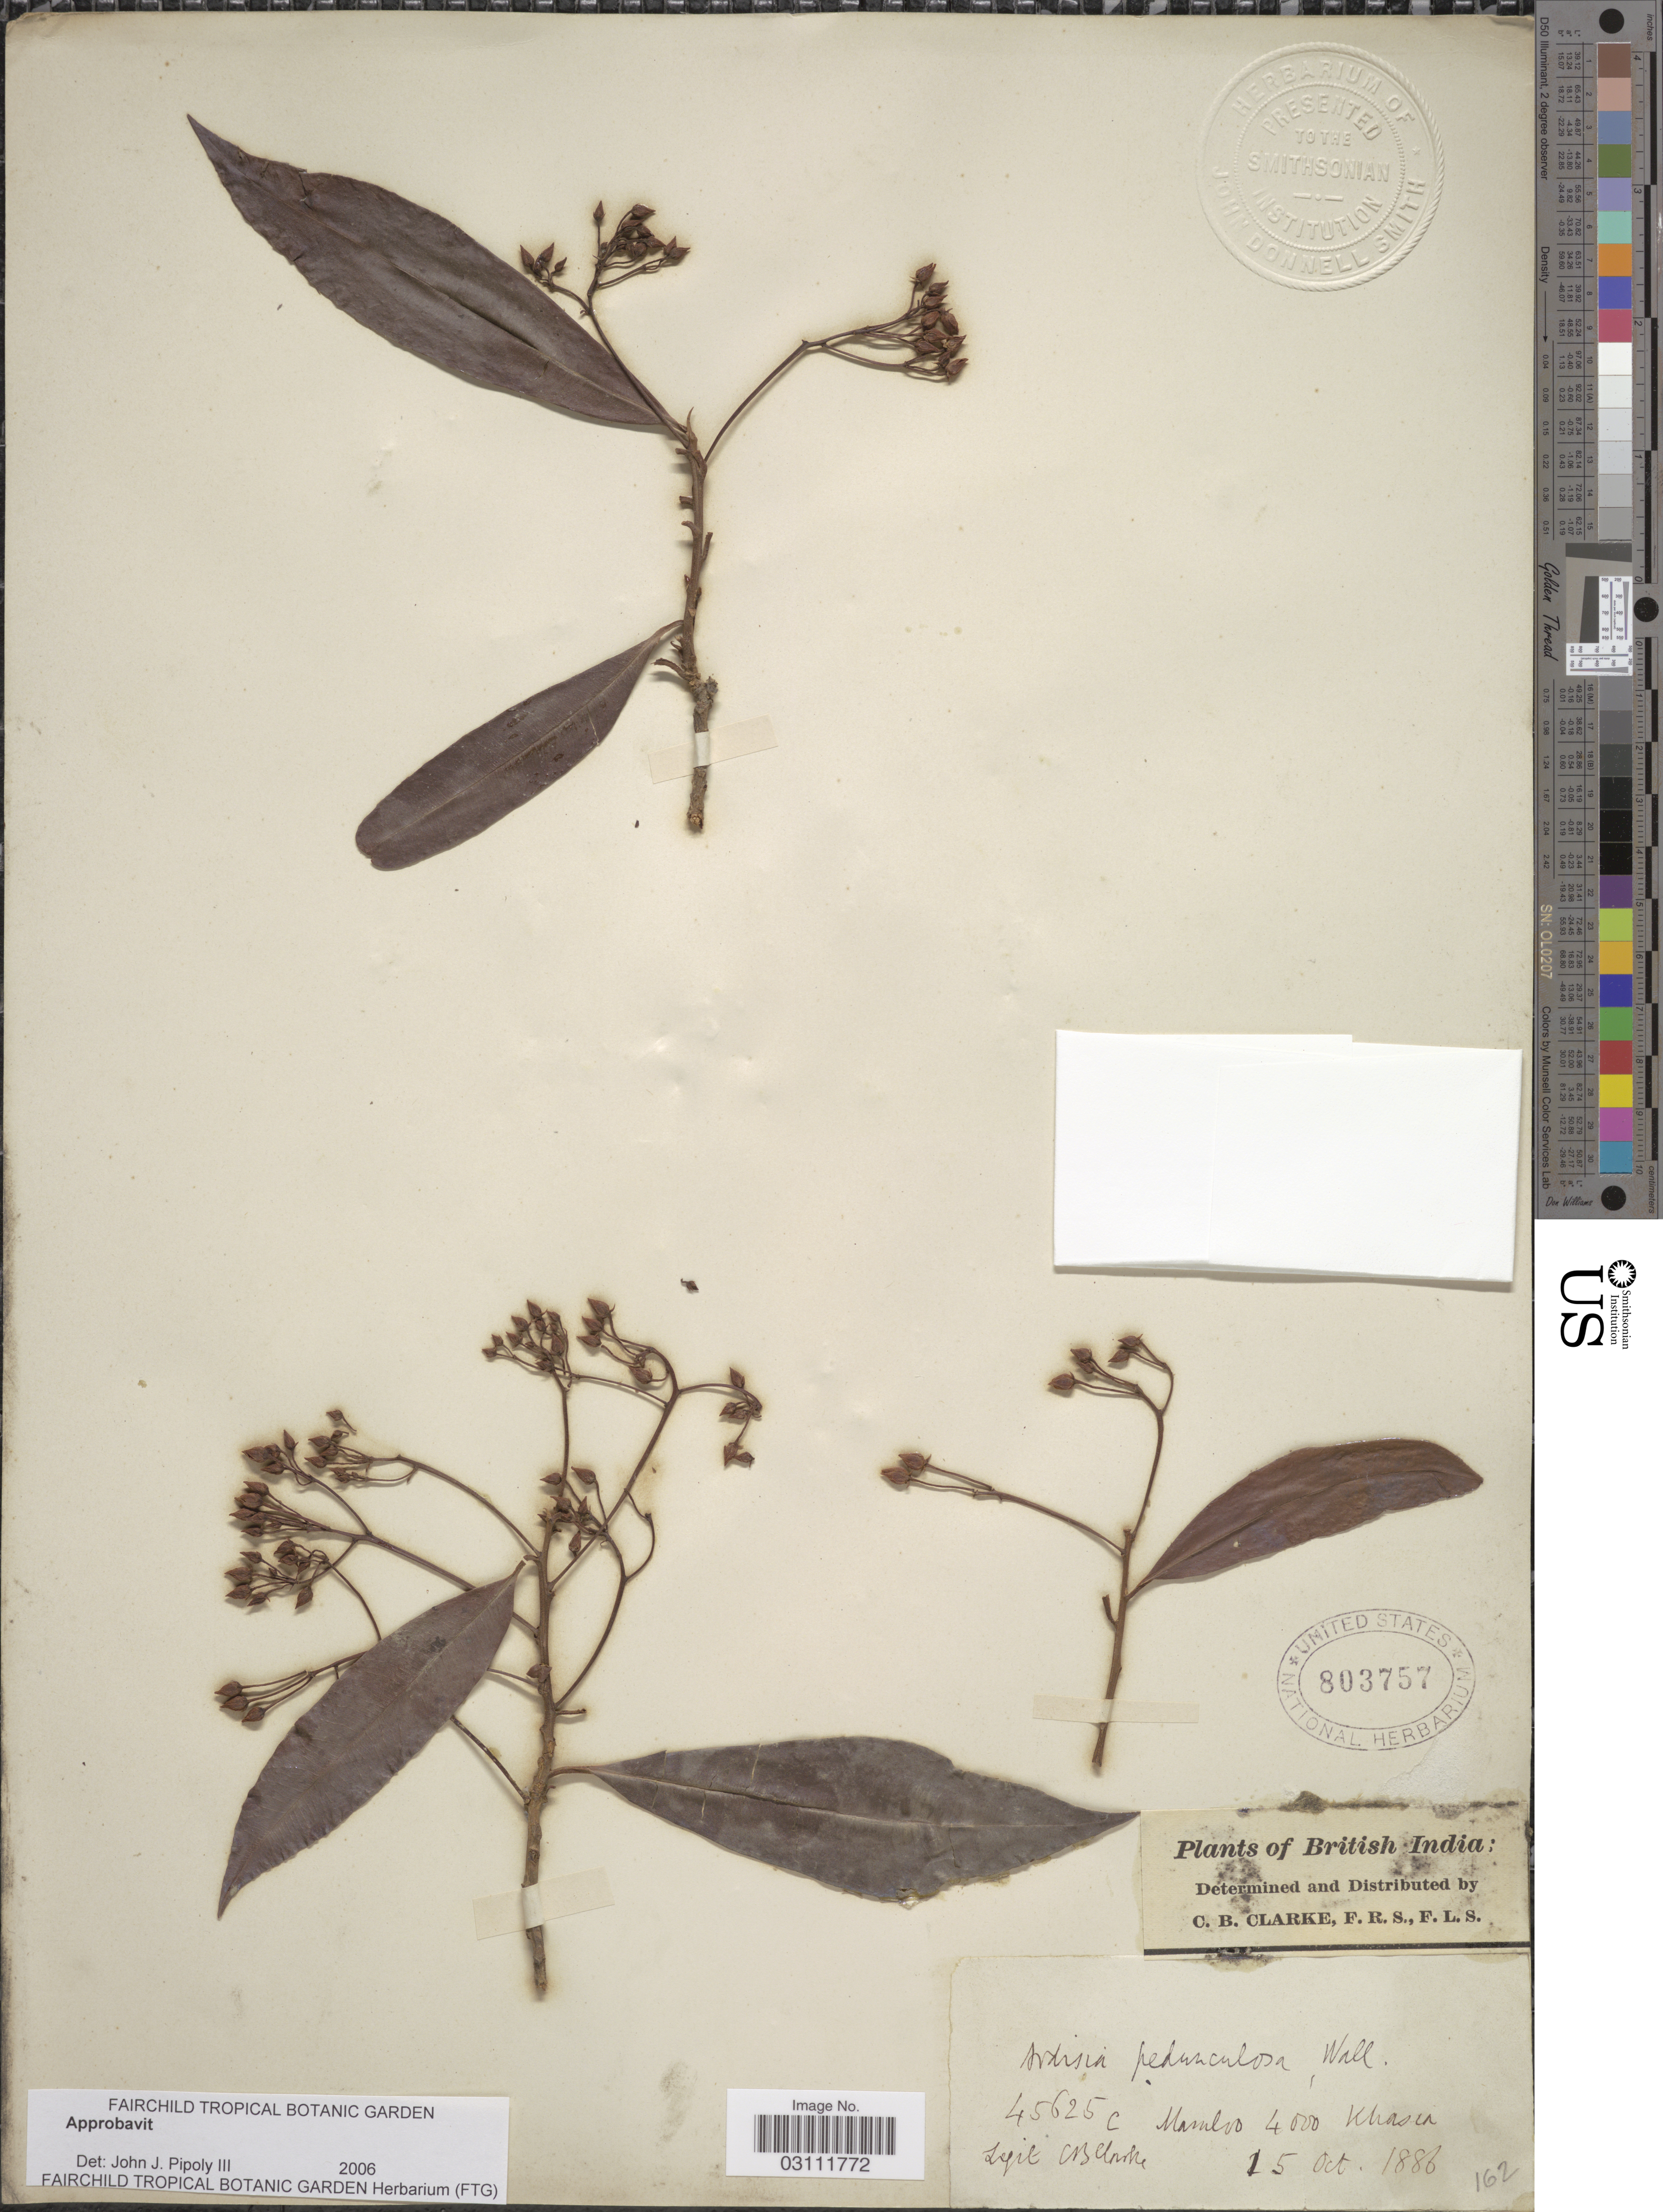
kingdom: Plantae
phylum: Tracheophyta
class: Magnoliopsida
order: Ericales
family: Primulaceae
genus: Ardisia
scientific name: Ardisia pedunculata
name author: H.R. Fletcher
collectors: C. B. Clarke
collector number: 45625C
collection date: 1886-10-15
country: India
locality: British India, Mamloo, Khasia.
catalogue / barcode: US 803757